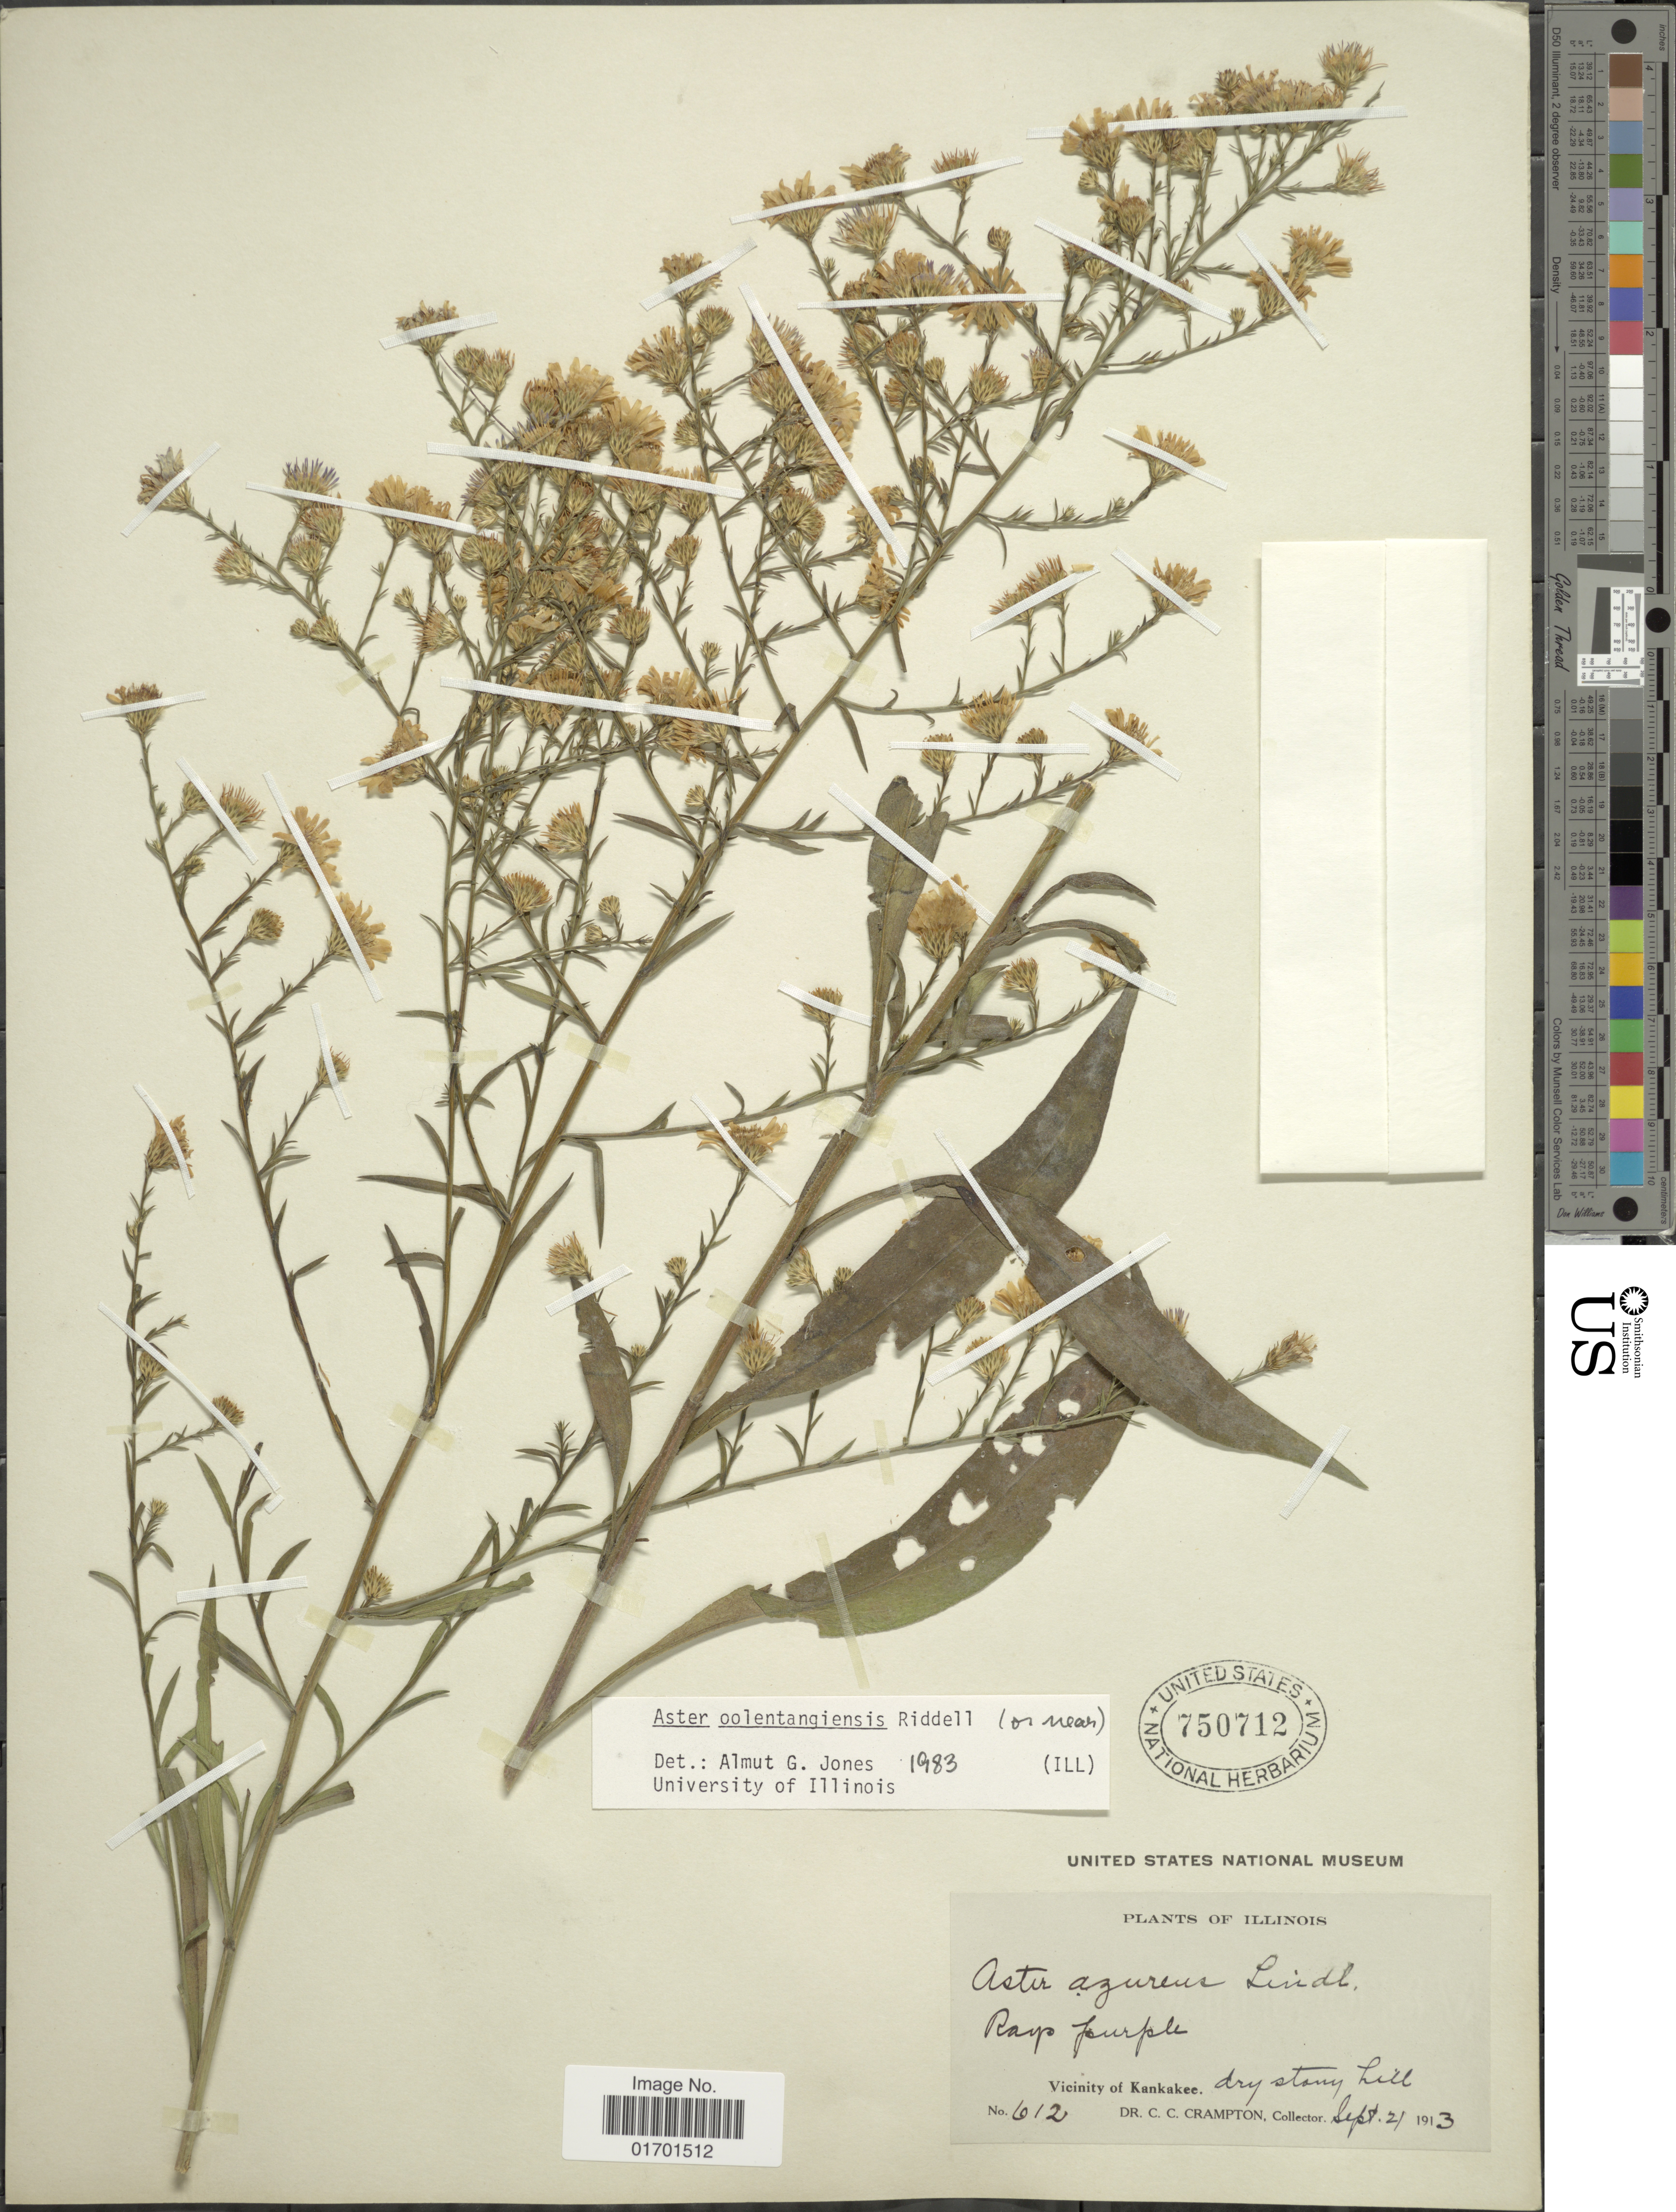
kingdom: Plantae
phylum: Tracheophyta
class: Magnoliopsida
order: Asterales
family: Asteraceae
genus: Symphyotrichum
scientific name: Symphyotrichum oolentangiense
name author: (Riddell) G.L. Nesom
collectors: C. Crampton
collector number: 612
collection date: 1913-09-21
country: United States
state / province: Illinois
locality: Vicinity of Kankakee, dry stony hill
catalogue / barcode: US 750712